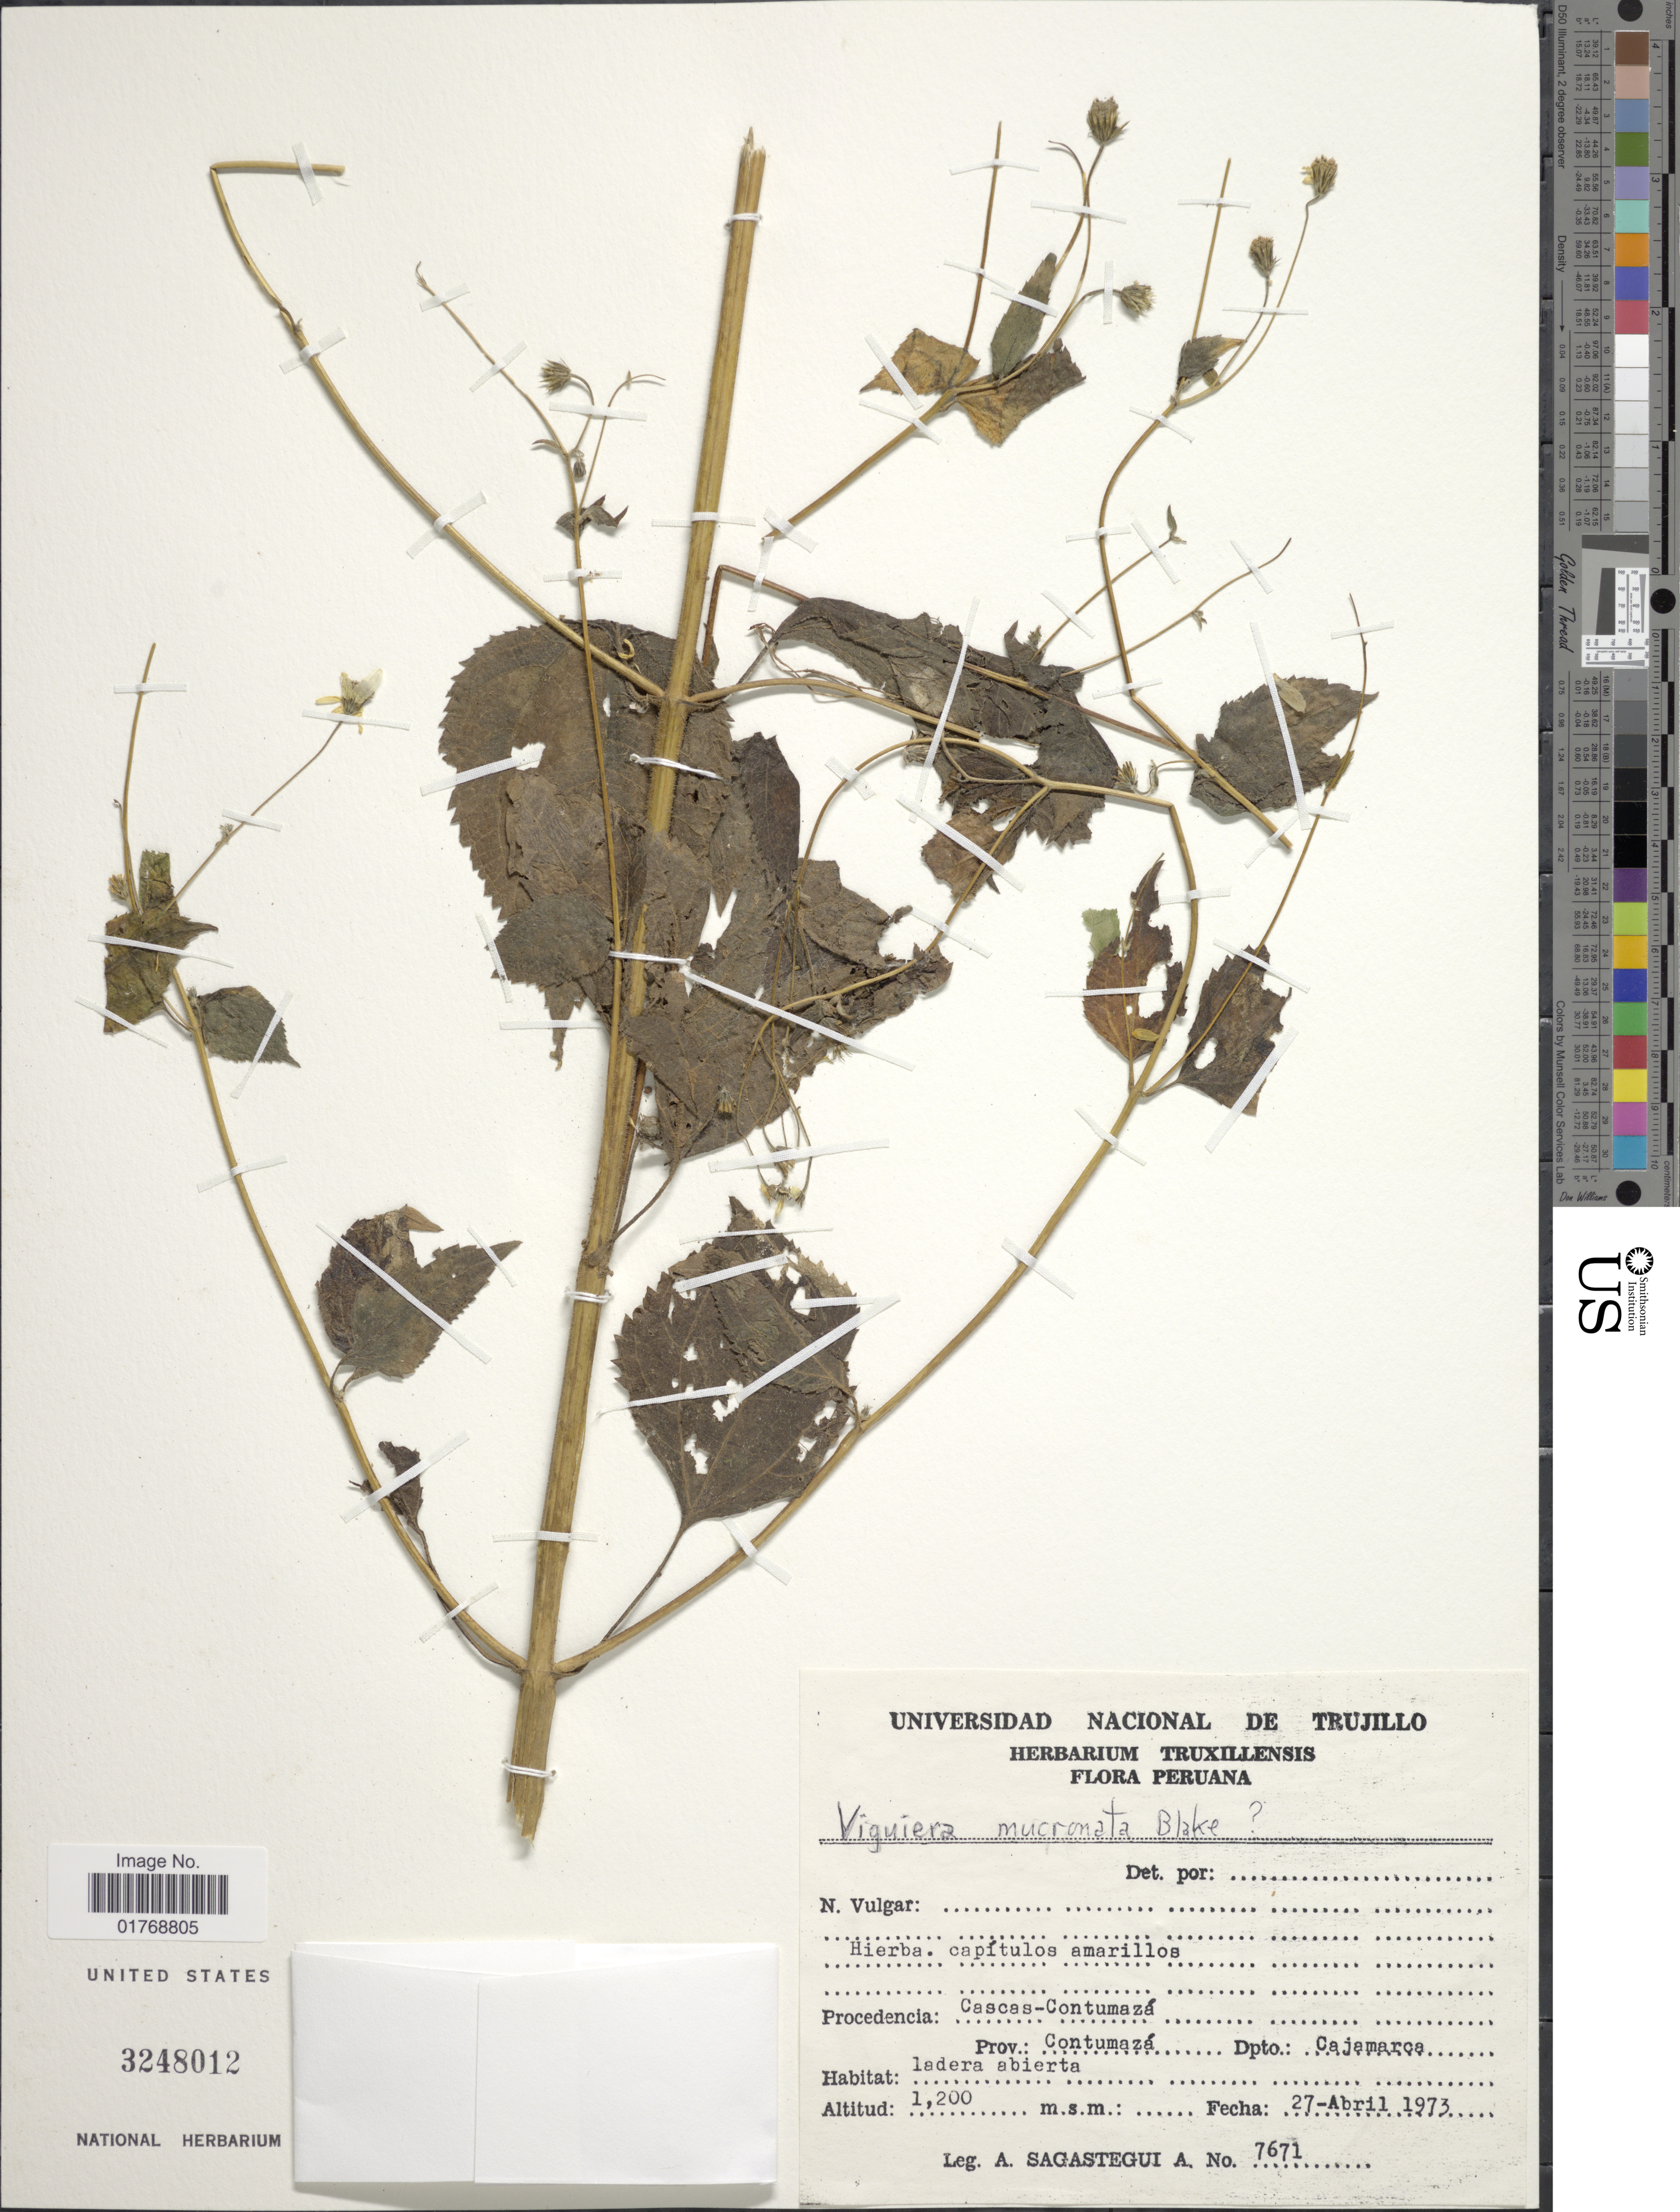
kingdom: Plantae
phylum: Tracheophyta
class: Magnoliopsida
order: Asterales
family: Asteraceae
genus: Viguiera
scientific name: Viguiera mucronata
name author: Blake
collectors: A. Sagástegui A.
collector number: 7671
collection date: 1973-04-27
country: Peru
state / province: Cajamarca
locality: Cascas - Contumazá. Prov.: Contumazá. Dpto.: Cajamarca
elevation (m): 1200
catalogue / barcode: US 3248012